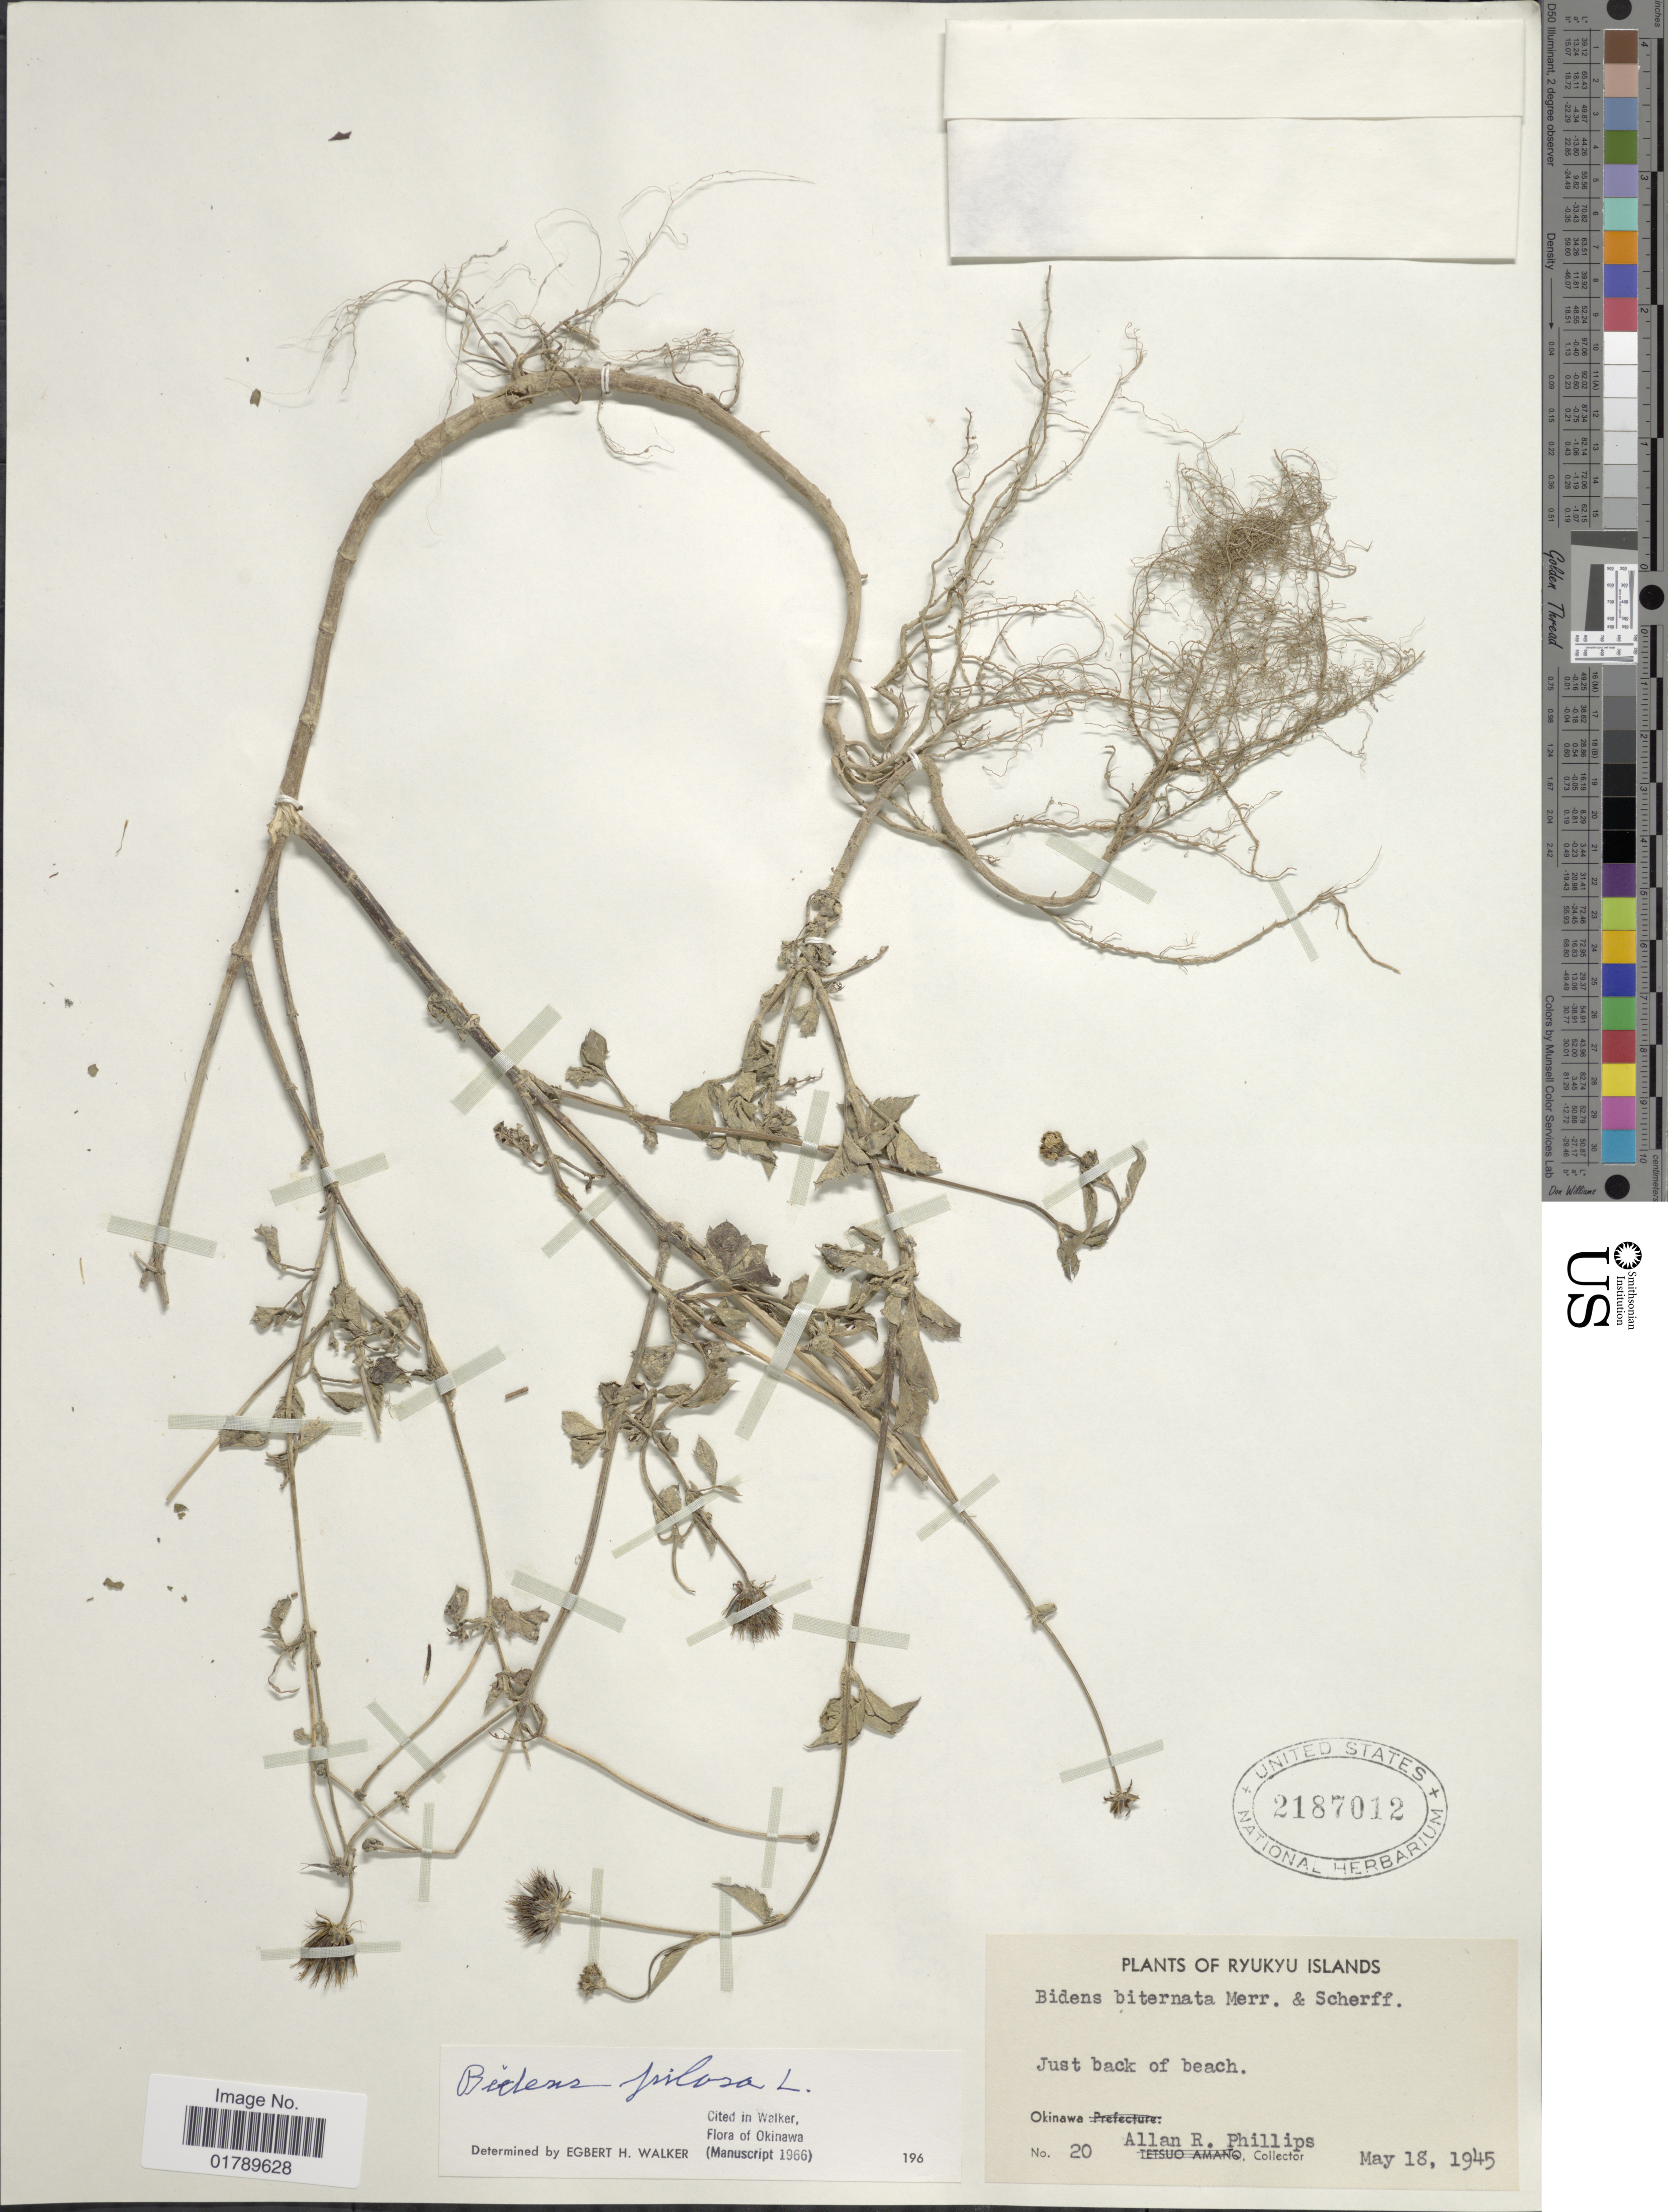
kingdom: Plantae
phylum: Tracheophyta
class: Magnoliopsida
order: Asterales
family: Asteraceae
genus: Bidens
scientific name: Bidens pilosa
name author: L.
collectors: A. R. Phillips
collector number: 20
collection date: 1945-05-18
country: Japan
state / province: Okinawa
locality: Ryukyu Islands. Okinawa. Just back of beach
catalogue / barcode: US 2187012